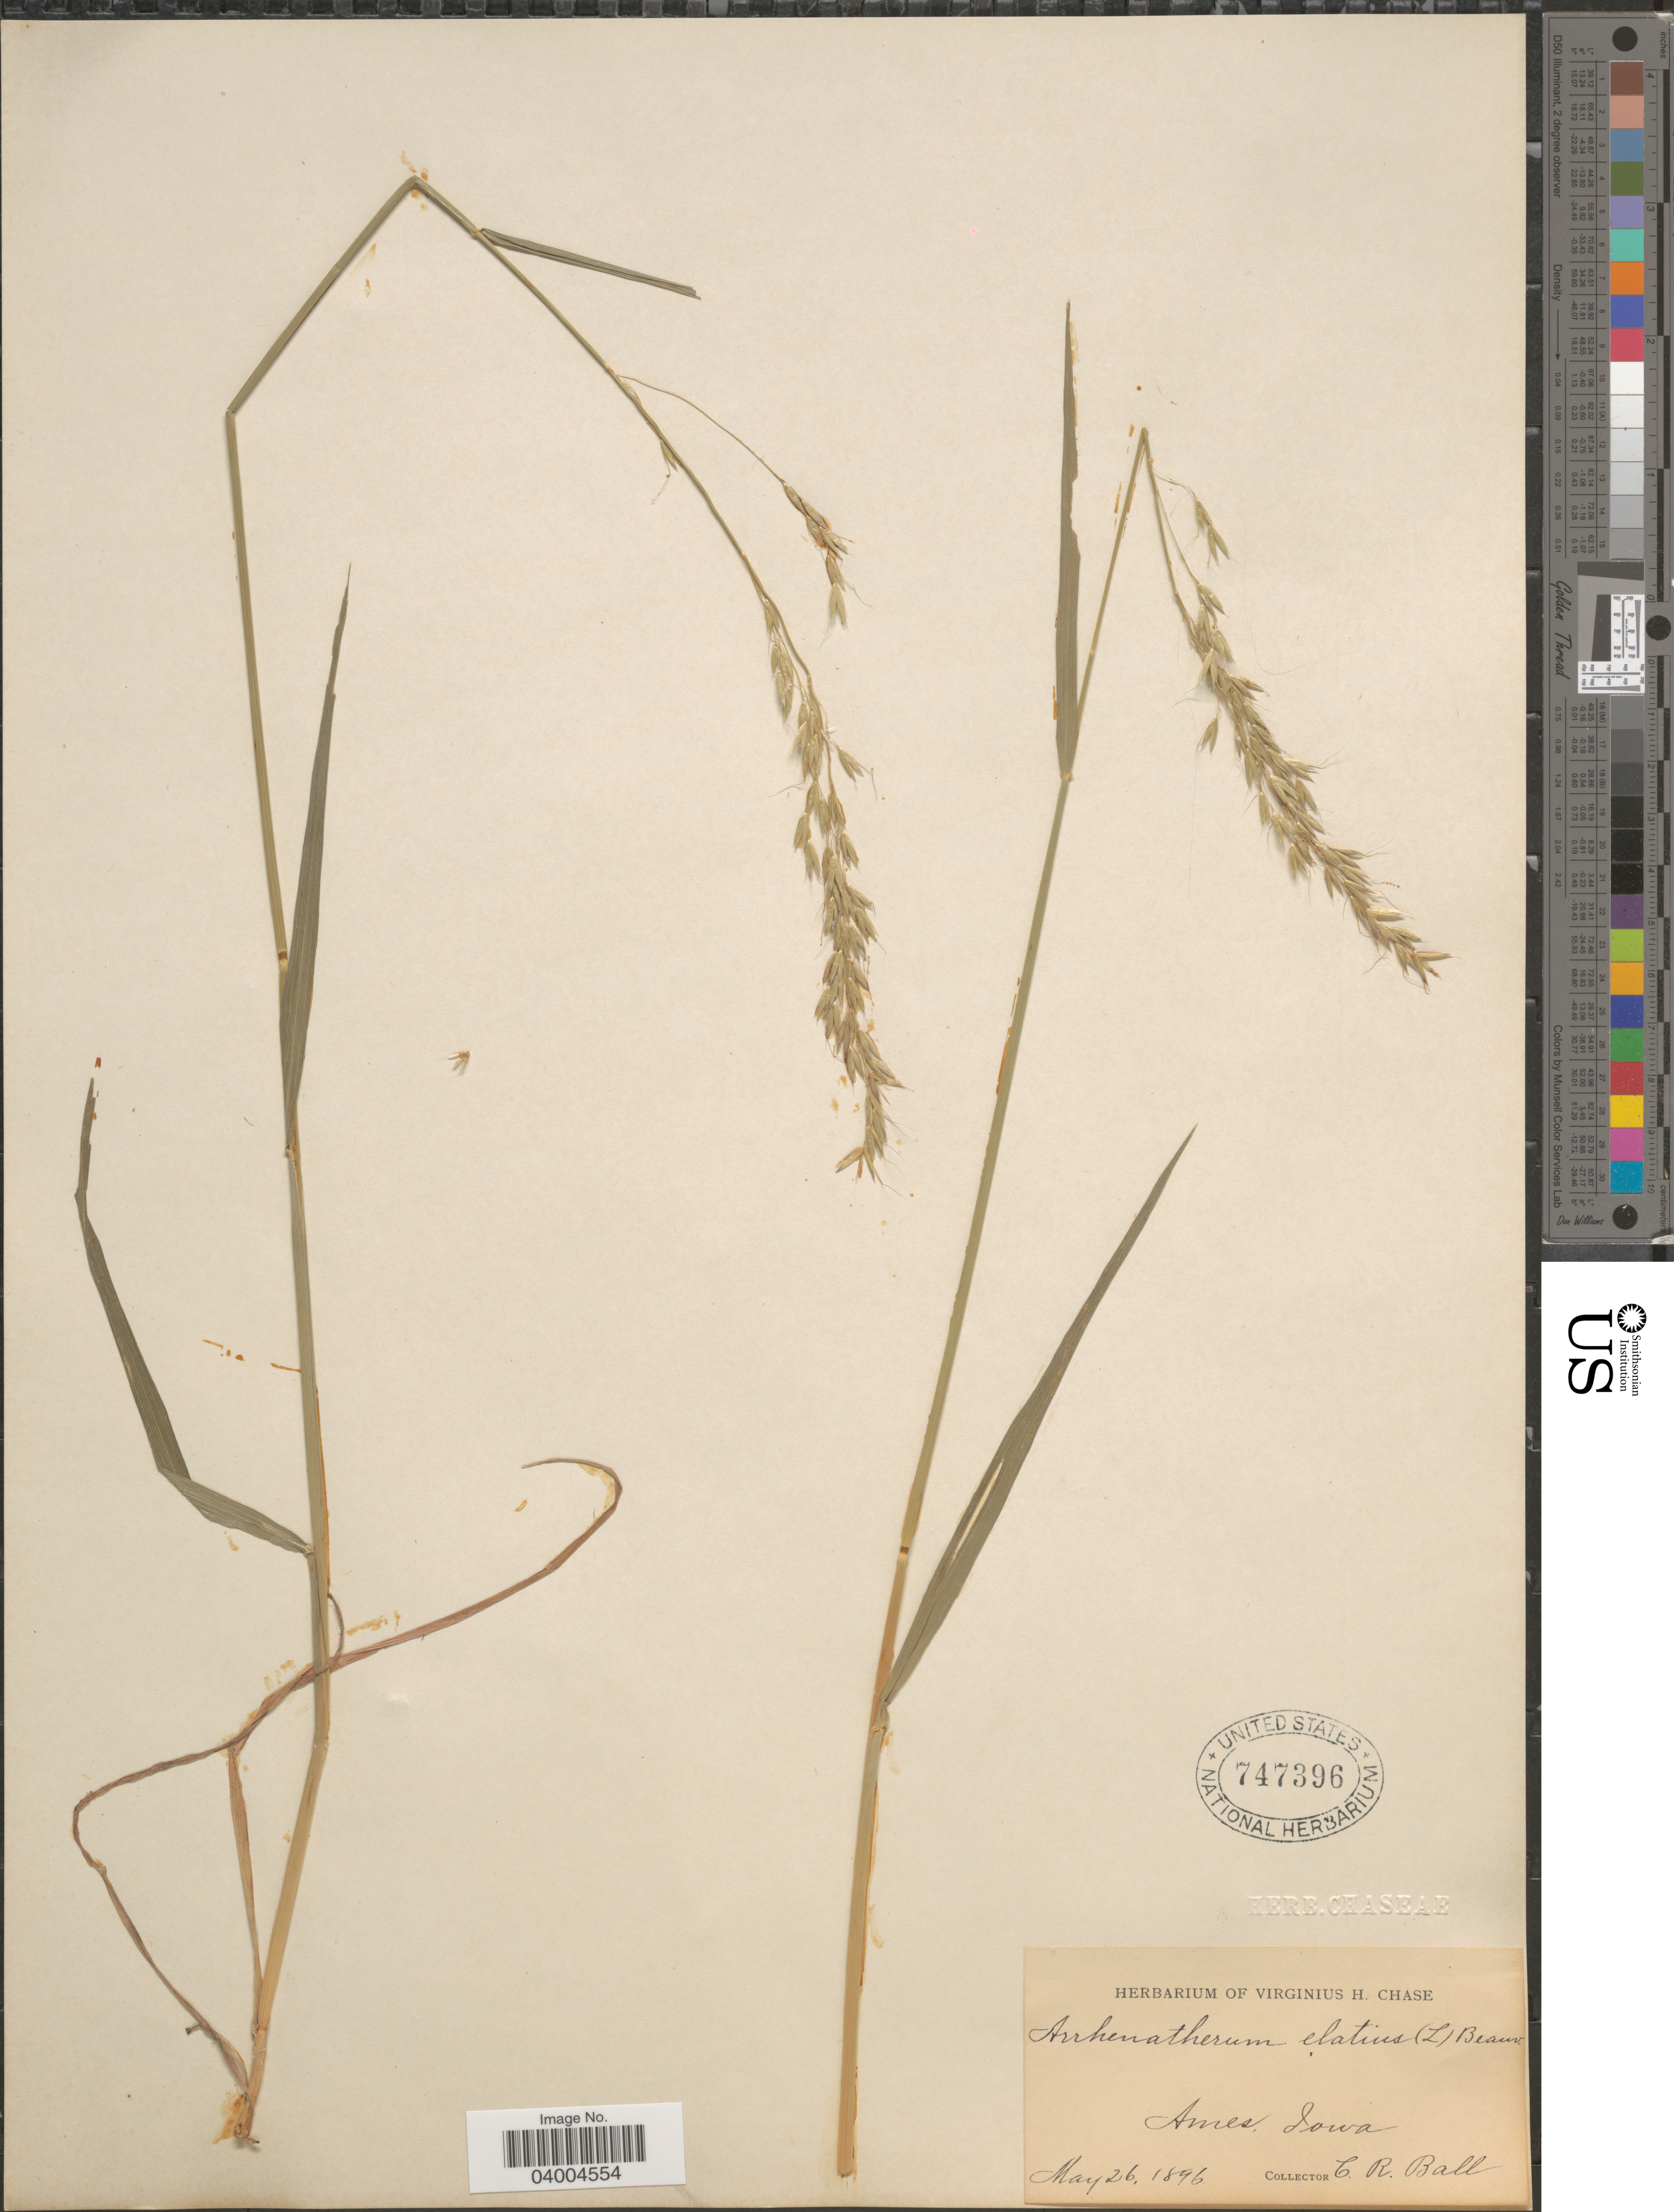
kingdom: Plantae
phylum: Tracheophyta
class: Liliopsida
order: Poales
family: Poaceae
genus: Arrhenatherum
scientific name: Arrhenatherum elatius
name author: (L.) J. Presl & C. Presl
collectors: C. R. Ball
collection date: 1896-05-26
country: United States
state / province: Iowa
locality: Ames.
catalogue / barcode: US 747396